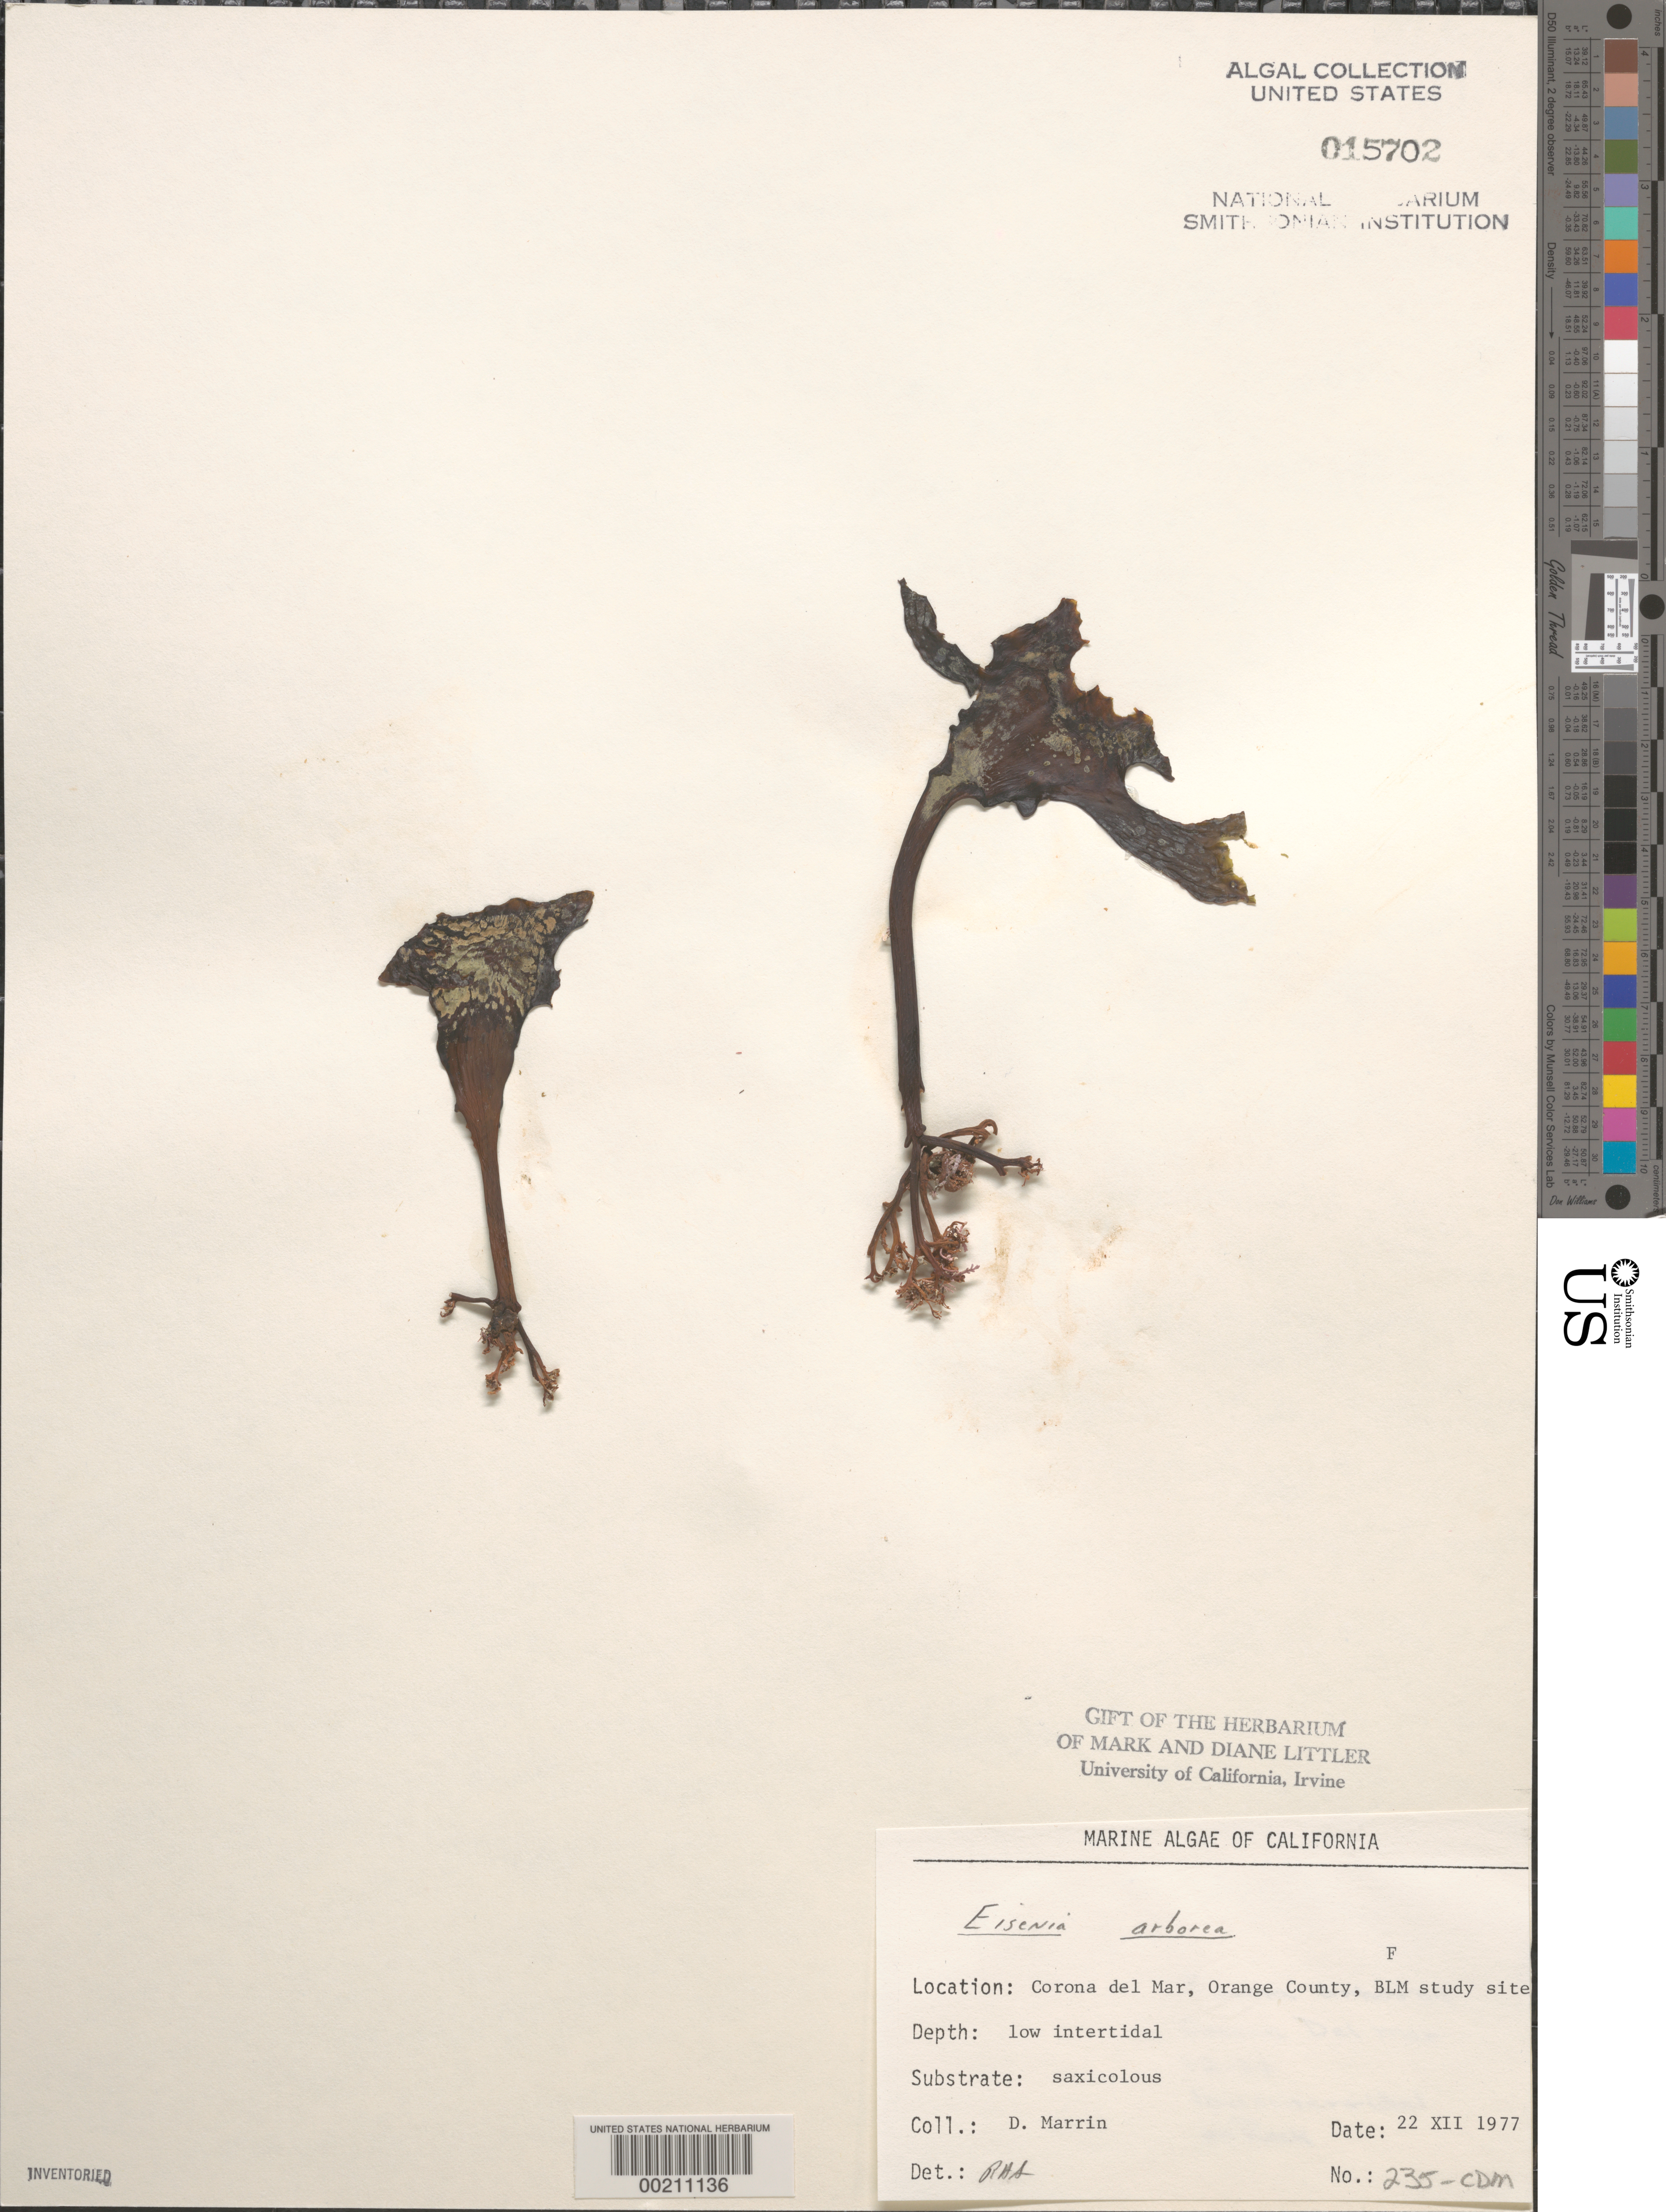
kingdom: Chromista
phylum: Ochrophyta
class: Phaeophyceae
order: Laminariales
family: Lessoniaceae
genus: Eisenia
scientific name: Eisenia arborea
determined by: Sims, Robert H.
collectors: D. Marrin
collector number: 235-CDM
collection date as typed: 22 Dec 1977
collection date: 1977-12-22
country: United States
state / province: California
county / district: Orange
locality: Corona del Mar, mouth of Morning Canyon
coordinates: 33 35'14"N, 117 51'54"W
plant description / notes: BLM-SOCALBIGHT Rocky Intertidal Survey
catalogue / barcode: US 15702